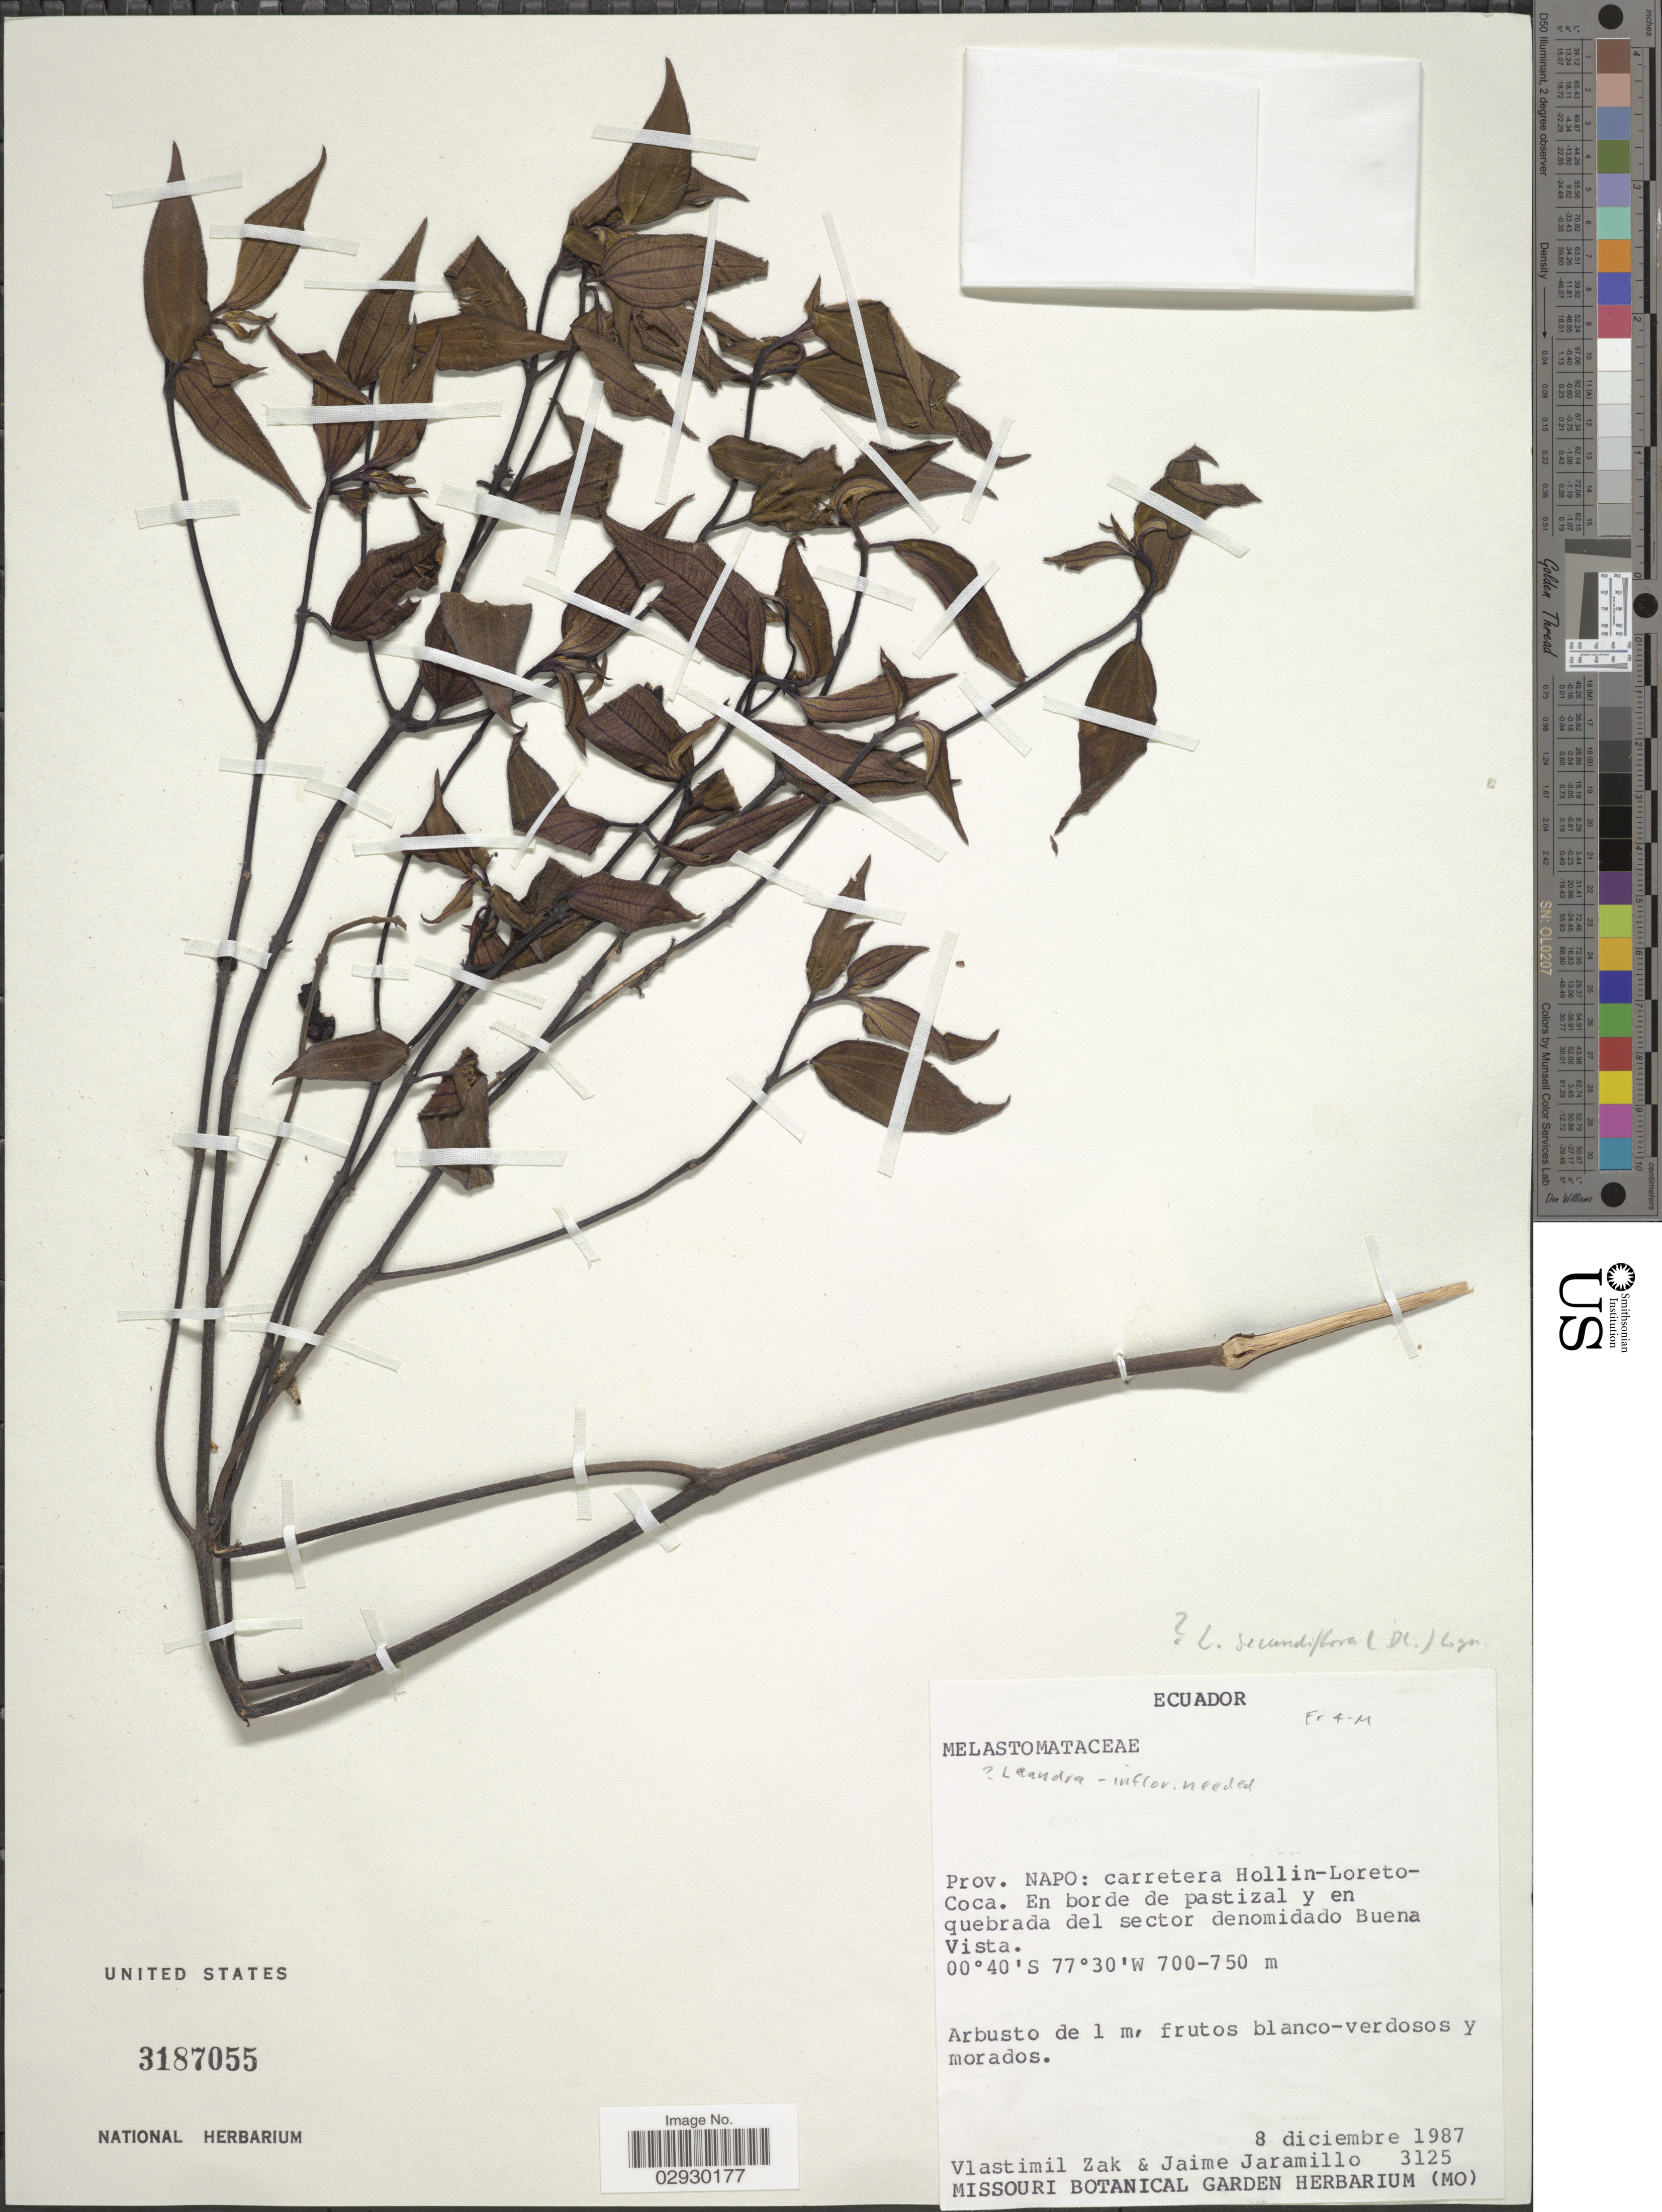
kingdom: Plantae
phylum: Tracheophyta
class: Magnoliopsida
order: Myrtales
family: Melastomataceae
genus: Leandra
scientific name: Leandra sp.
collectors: V. Zak & J. Jaramillo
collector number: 3125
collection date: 1987-12-08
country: Ecuador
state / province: Napo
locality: Carretera Hollin-Loreto-Coca. En borde de pastizal y quebrada del sector denomidado Buena Vista.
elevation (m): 700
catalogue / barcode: US 3187055